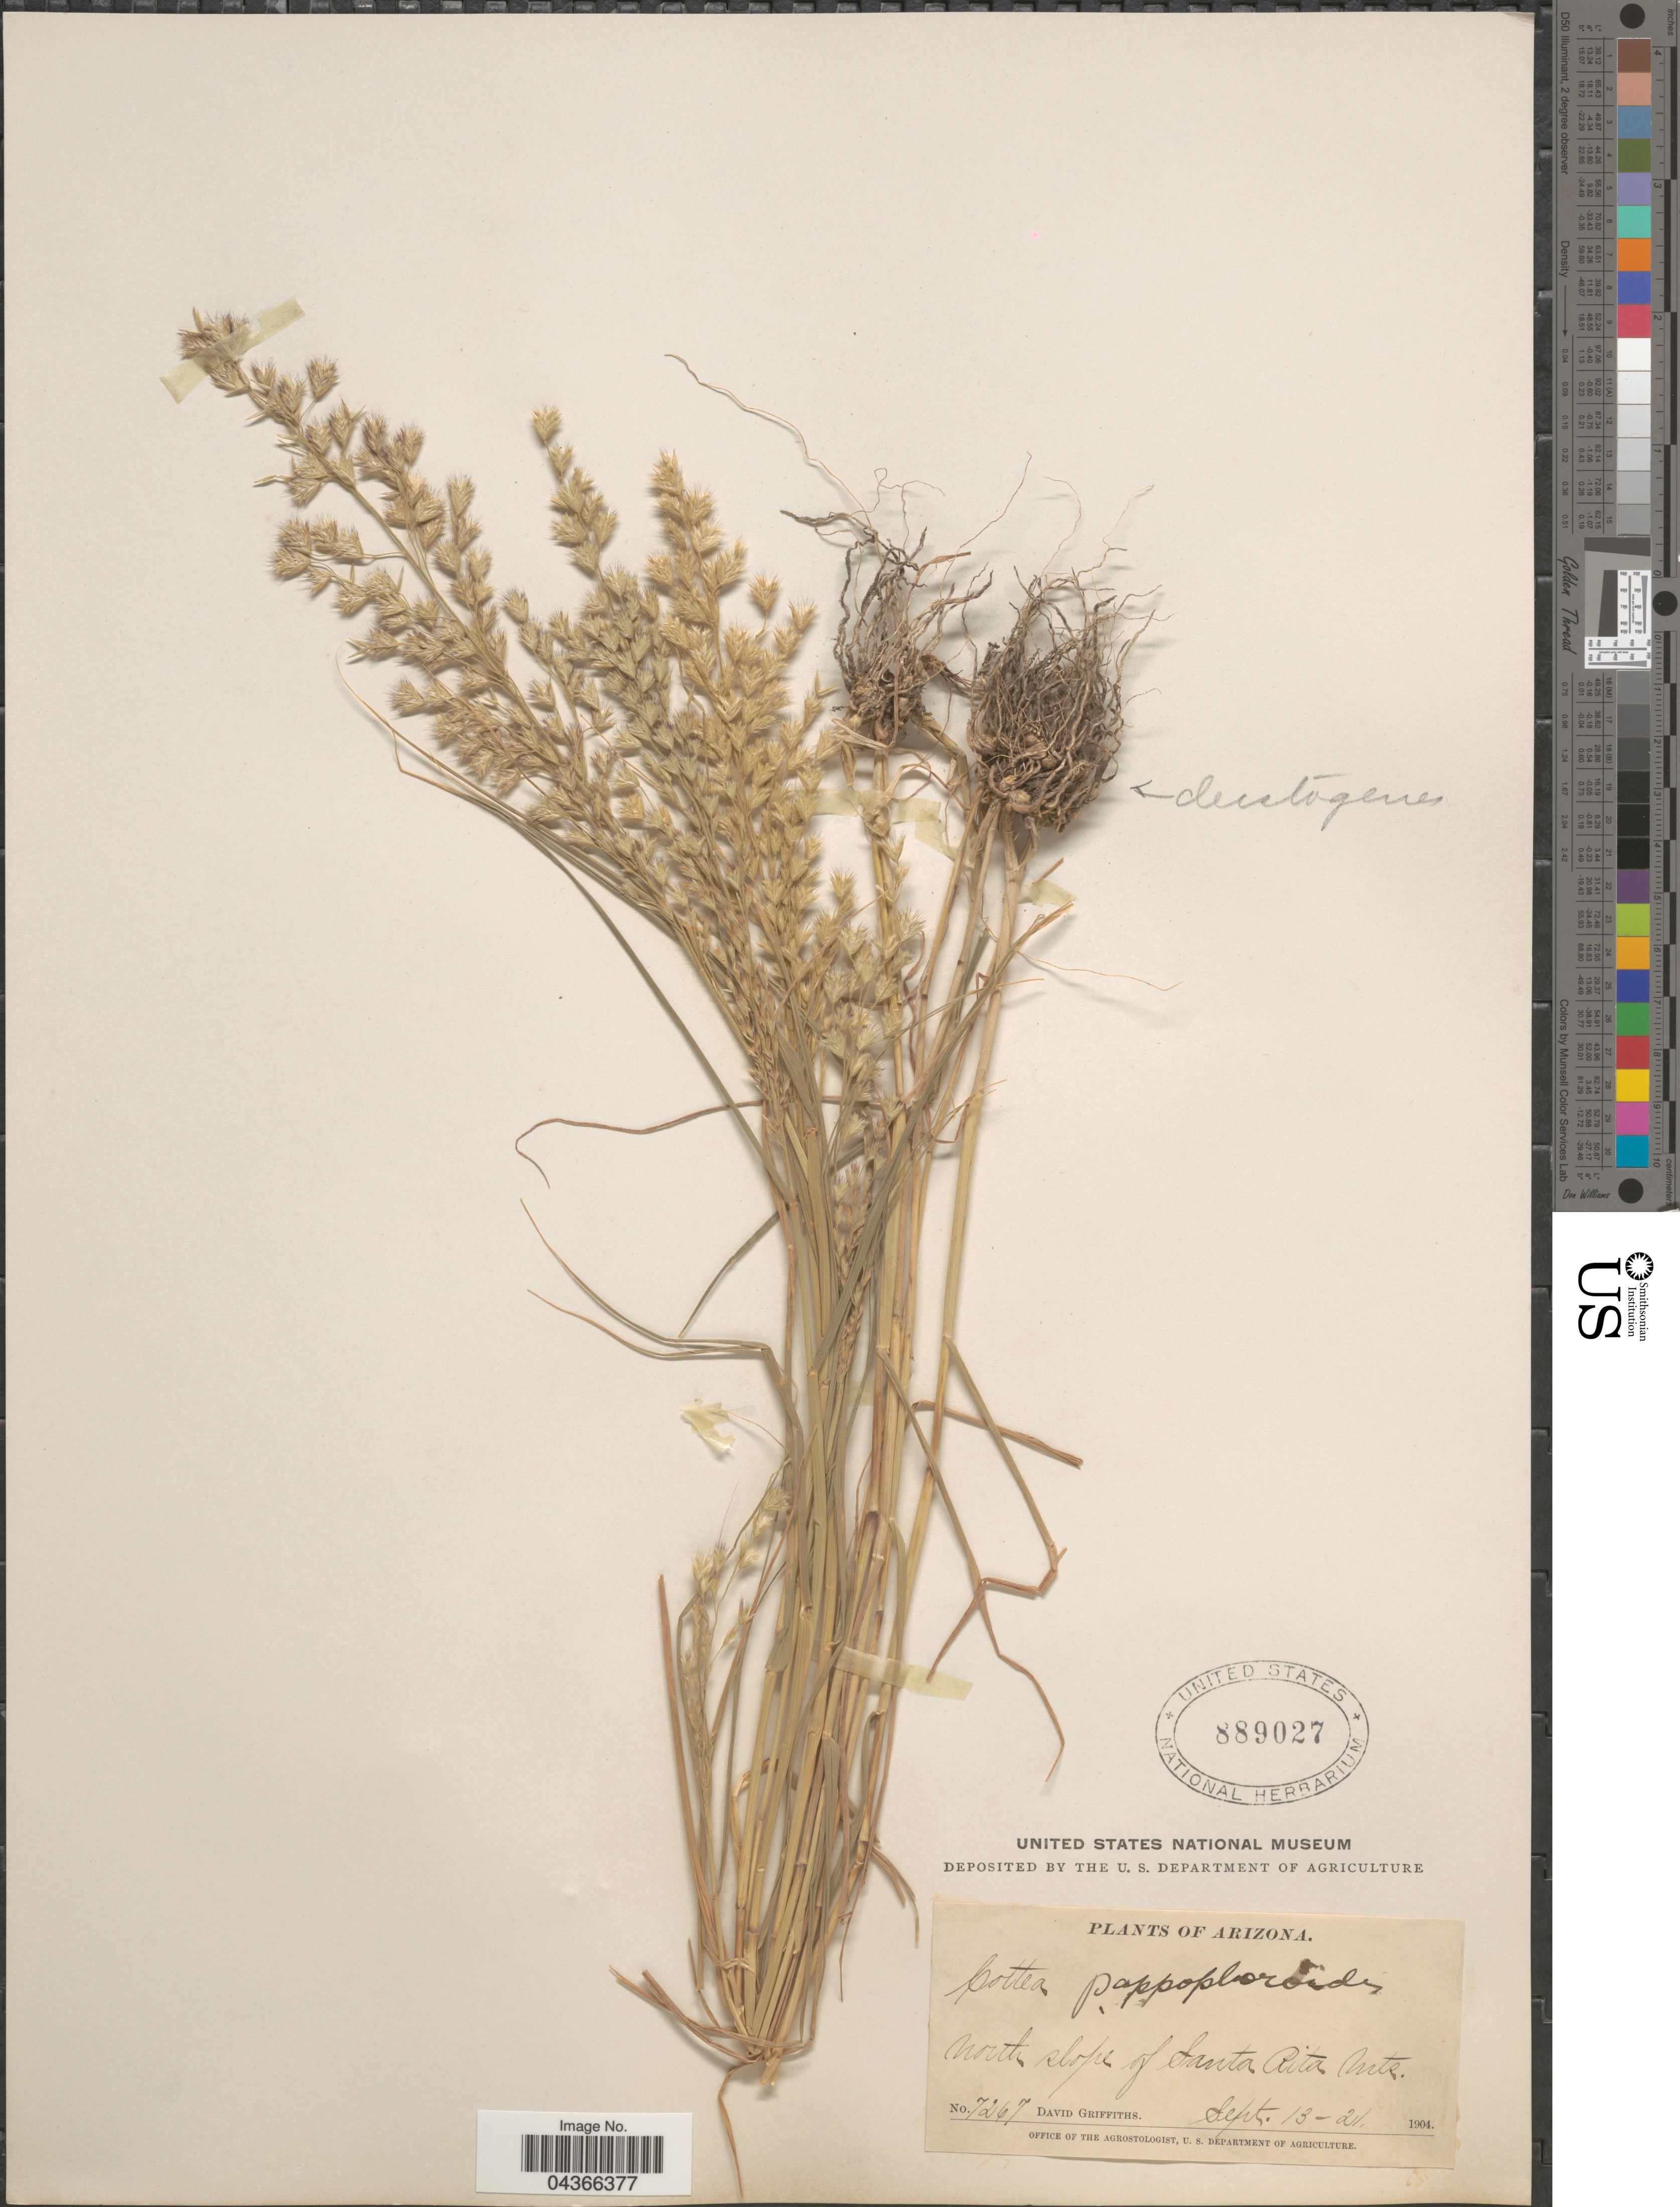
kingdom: Plantae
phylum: Tracheophyta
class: Liliopsida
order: Poales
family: Poaceae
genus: Cottea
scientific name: Cottea pappophoroides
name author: Kunth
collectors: D. Griffiths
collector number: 7267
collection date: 1904-09-13/1904-09-21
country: United States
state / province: Arizona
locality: North slope of Santa Rita Mts.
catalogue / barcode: US 889027